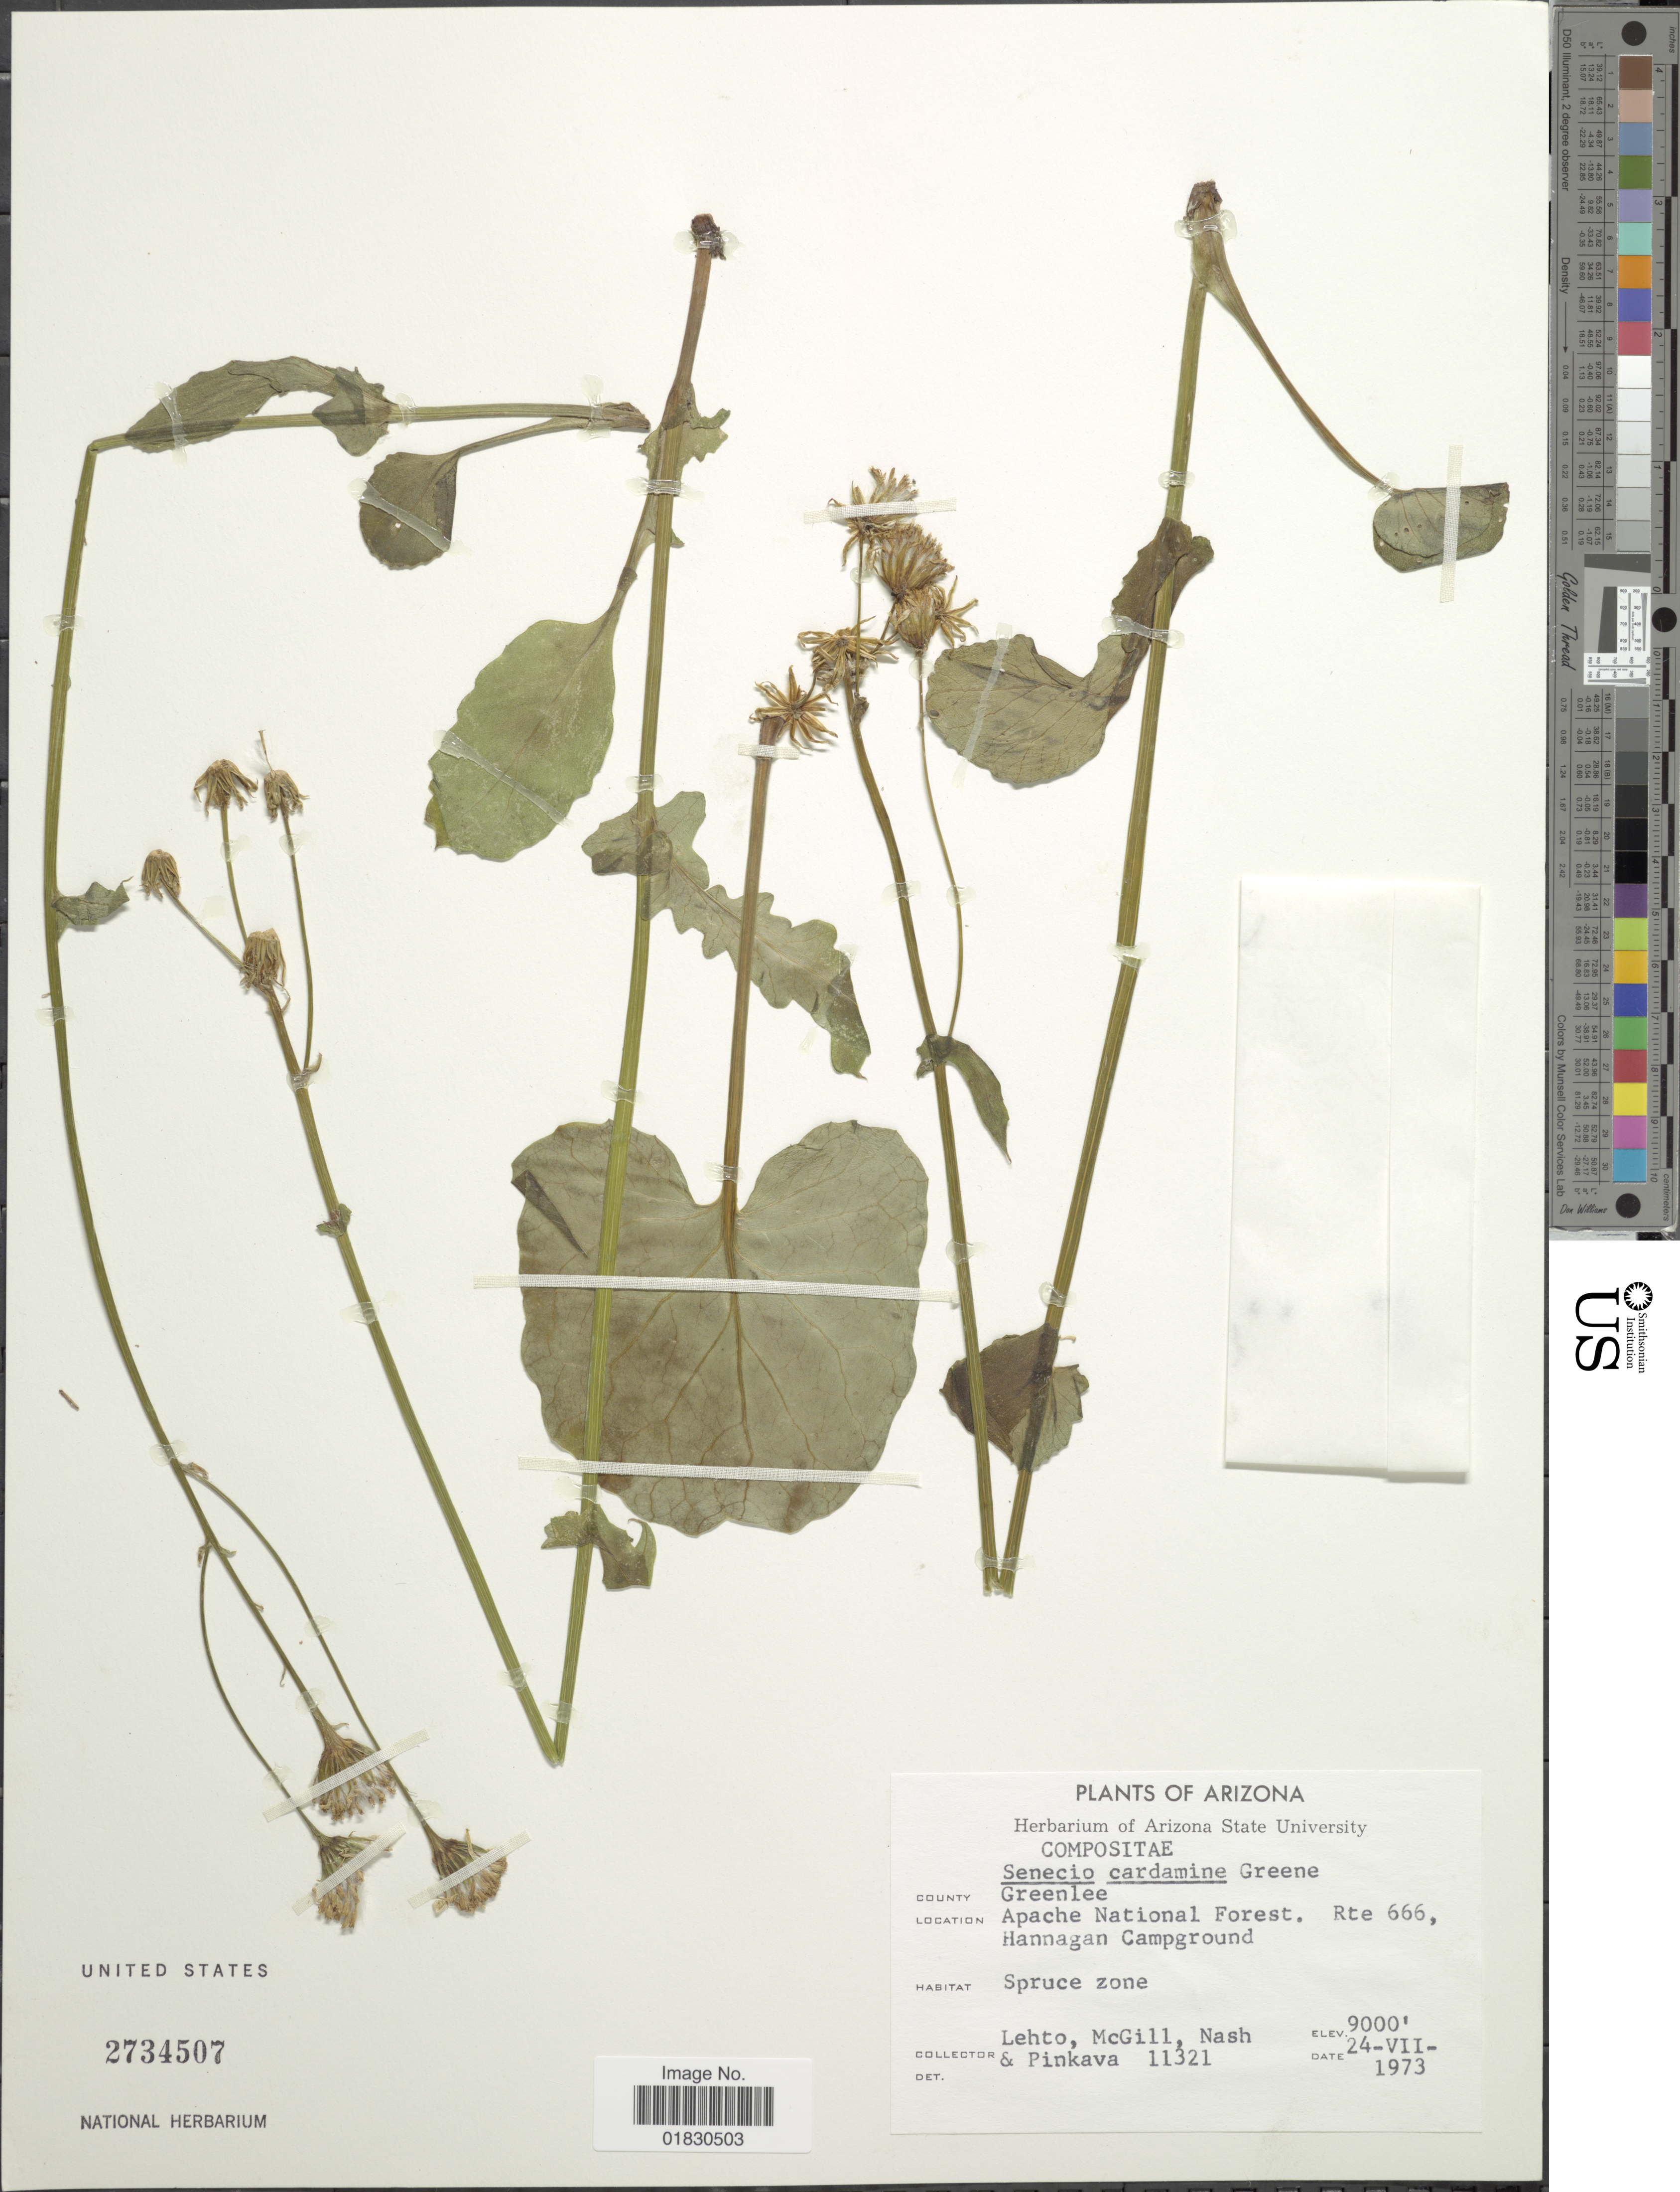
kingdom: Plantae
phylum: Tracheophyta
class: Magnoliopsida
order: Asterales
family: Asteraceae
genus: Packera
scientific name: Packera cardamine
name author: (Greene) W.A. Weber & Á. Löve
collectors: -. Lehto, -. McGill, -- Nash & -. Pinkava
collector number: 11321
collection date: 1973-07-24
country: United States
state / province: Arizona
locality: County Greenlee, Apache National Forest, Rte 666, Hannagan Campground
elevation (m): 2743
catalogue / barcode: US 2734507